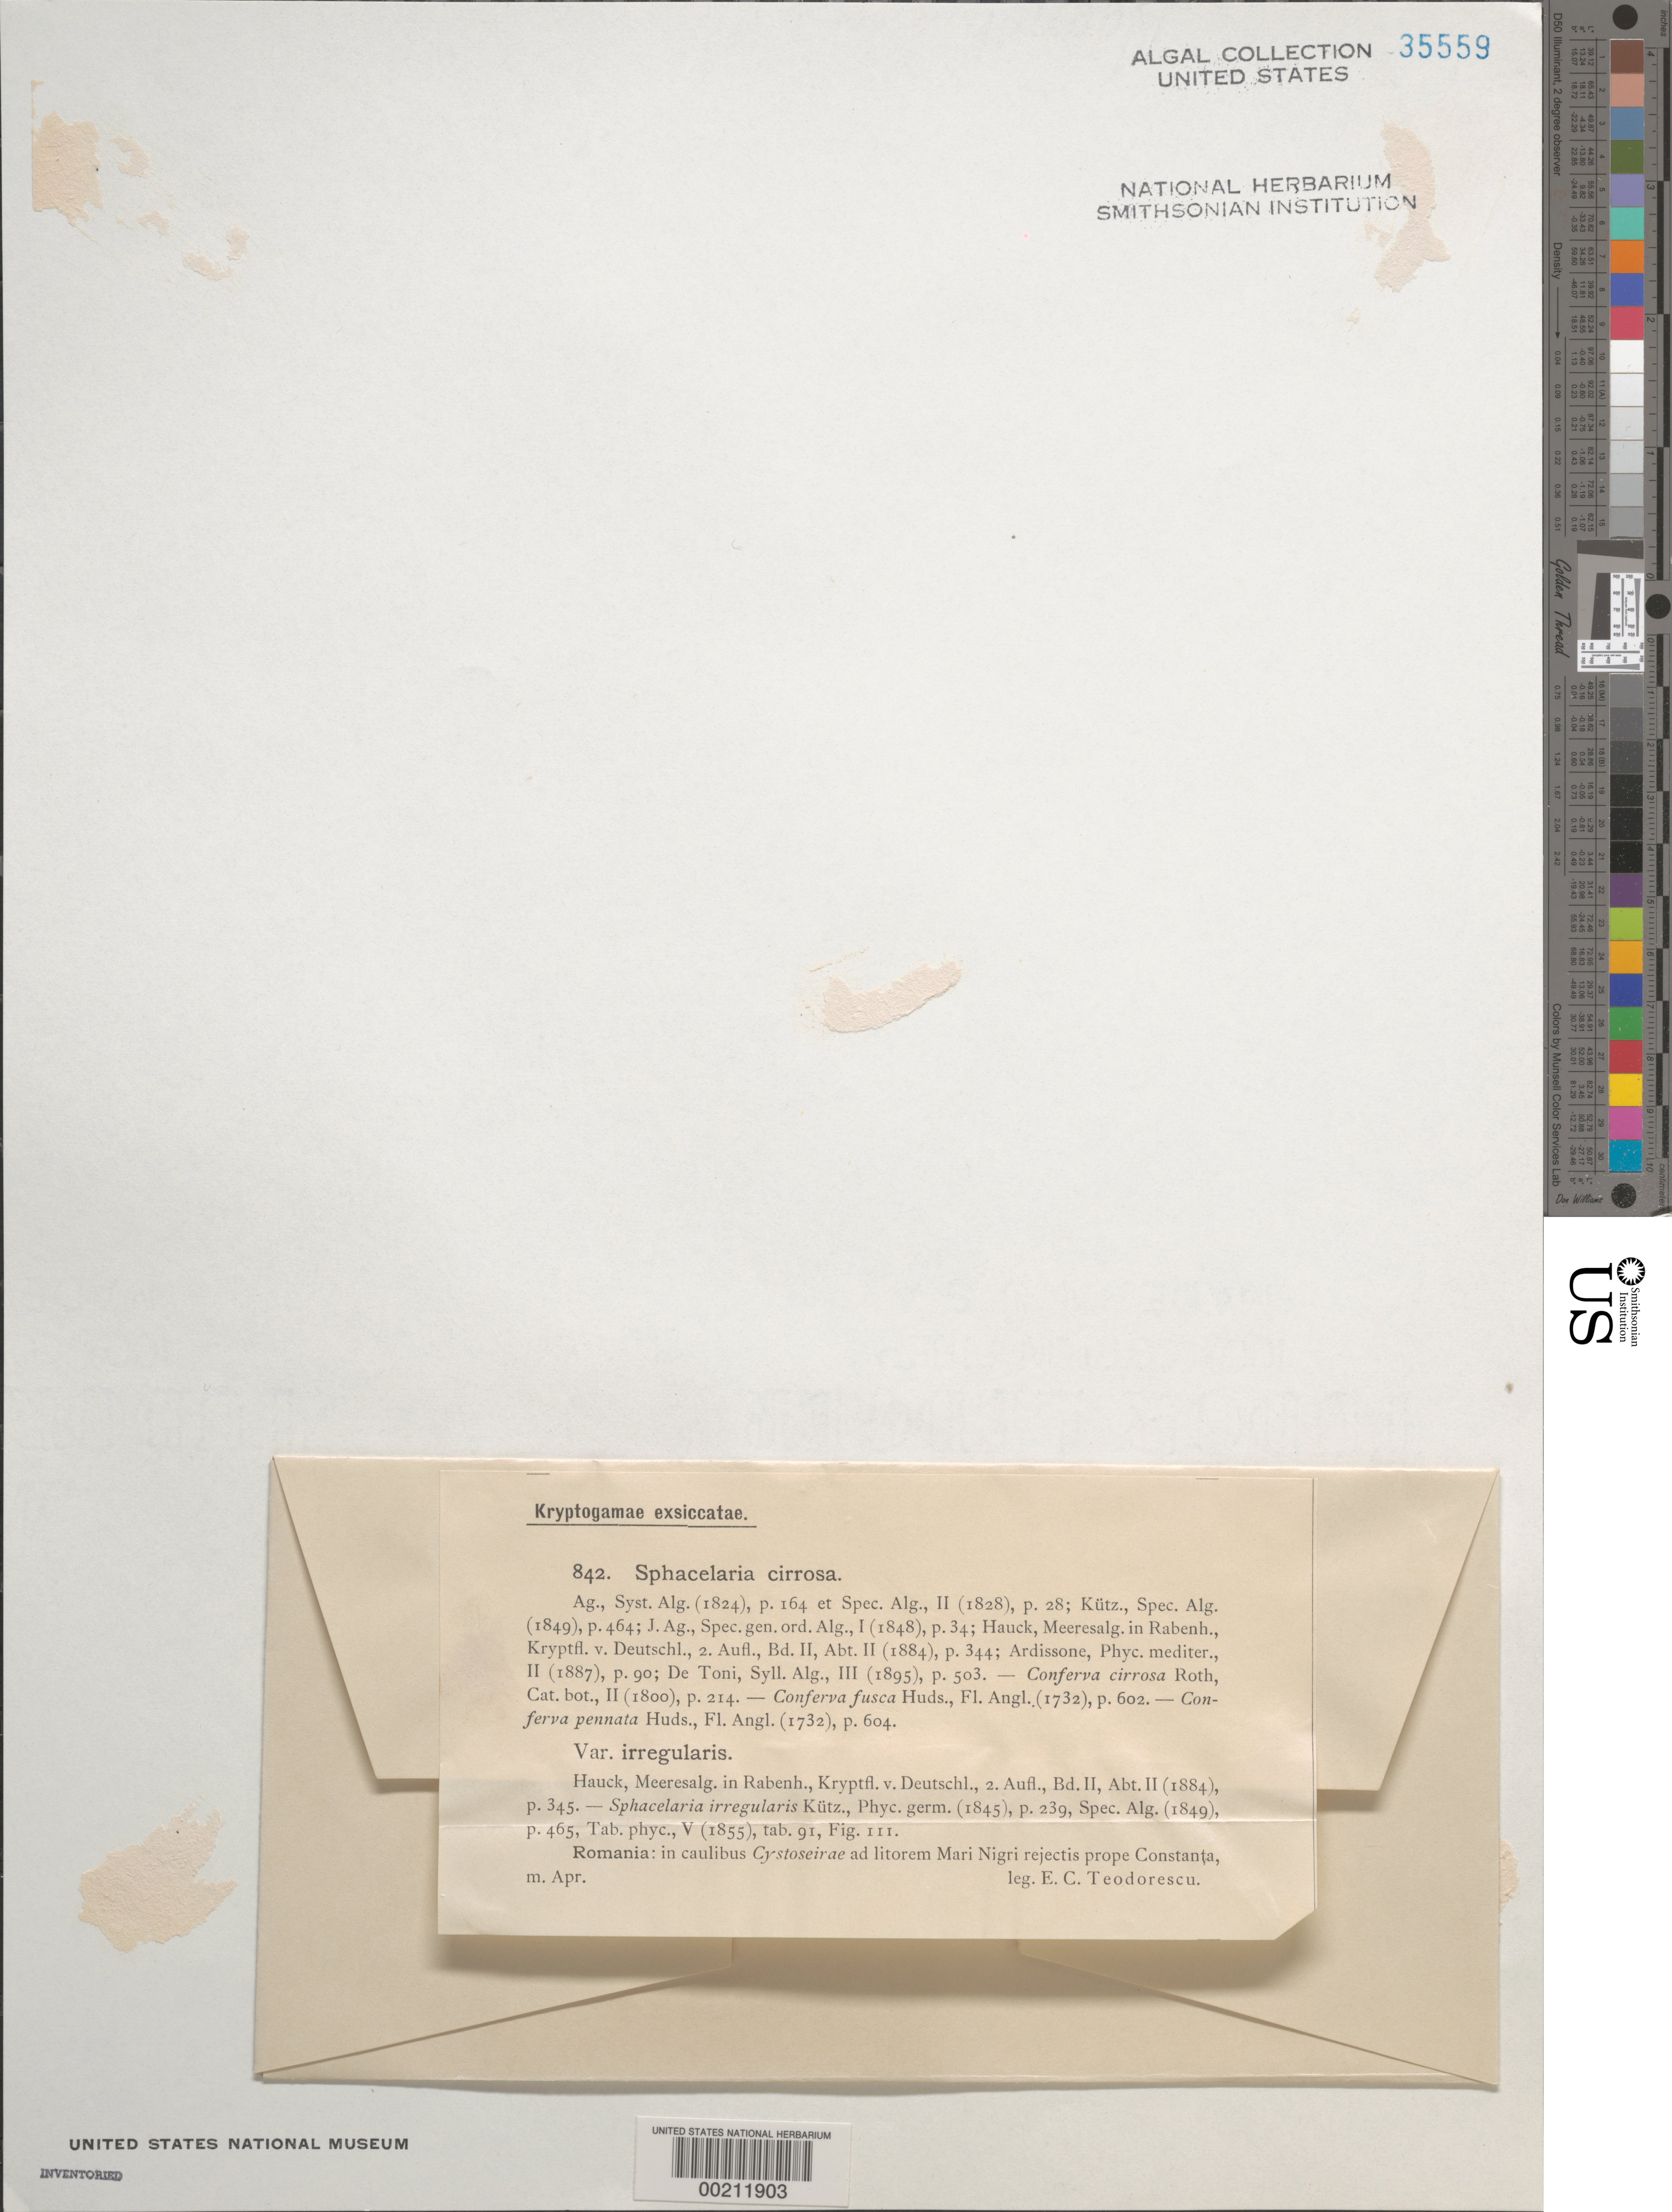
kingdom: Chromista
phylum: Ochrophyta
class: Phaeophyceae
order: Sphacelariales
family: Sphacelariaceae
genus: Sphacelaria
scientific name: Sphacelaria cirrhosa var. irregularis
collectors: E. Teodorescu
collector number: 842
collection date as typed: Apr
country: Romania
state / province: Constanta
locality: Black sea (mari nigri) near constanta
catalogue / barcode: US 35559